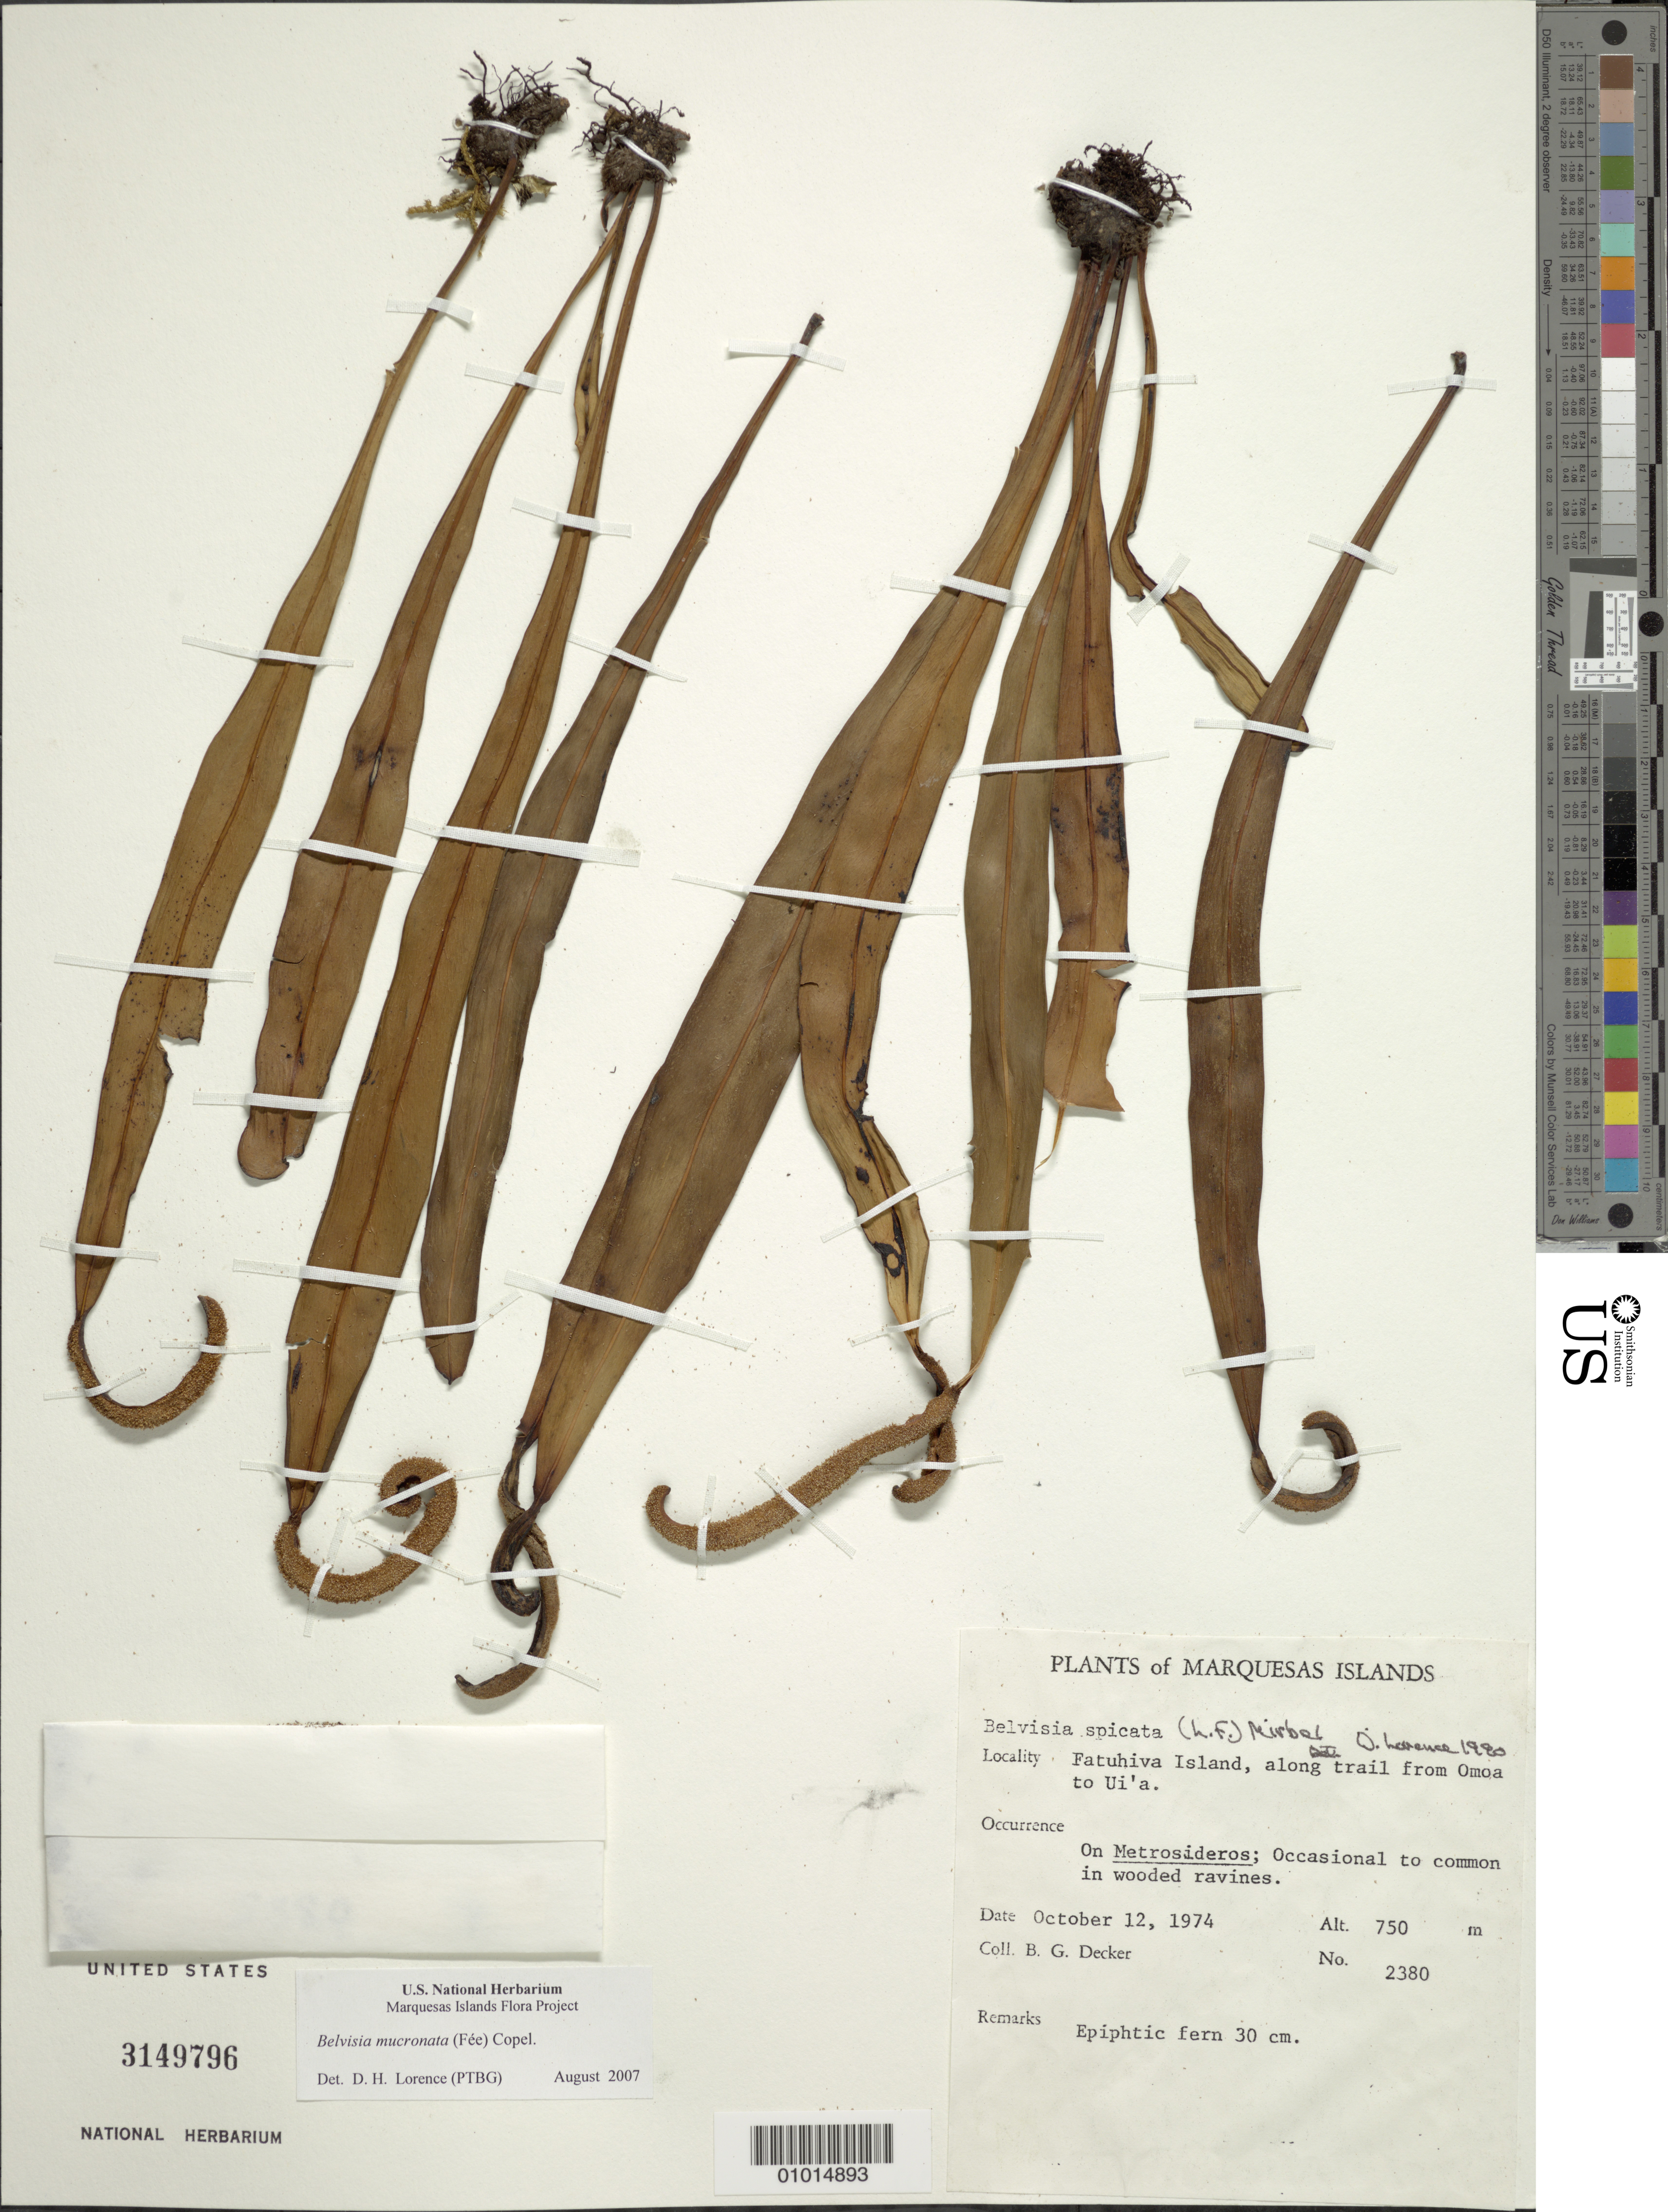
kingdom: Plantae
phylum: Tracheophyta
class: Polypodiopsida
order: Polypodiales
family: Polypodiaceae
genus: Lepisorus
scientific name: Lepisorus mucronatus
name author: (Fée) Li S. Wang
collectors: B. G. Decker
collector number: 2380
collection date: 1974-10-12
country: French Polynesia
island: Fatu Hiva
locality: trail from 'Omo'a to Ui'a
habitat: On Metrosideros; occasional to common in wooded ravines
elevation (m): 750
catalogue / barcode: US 3149796